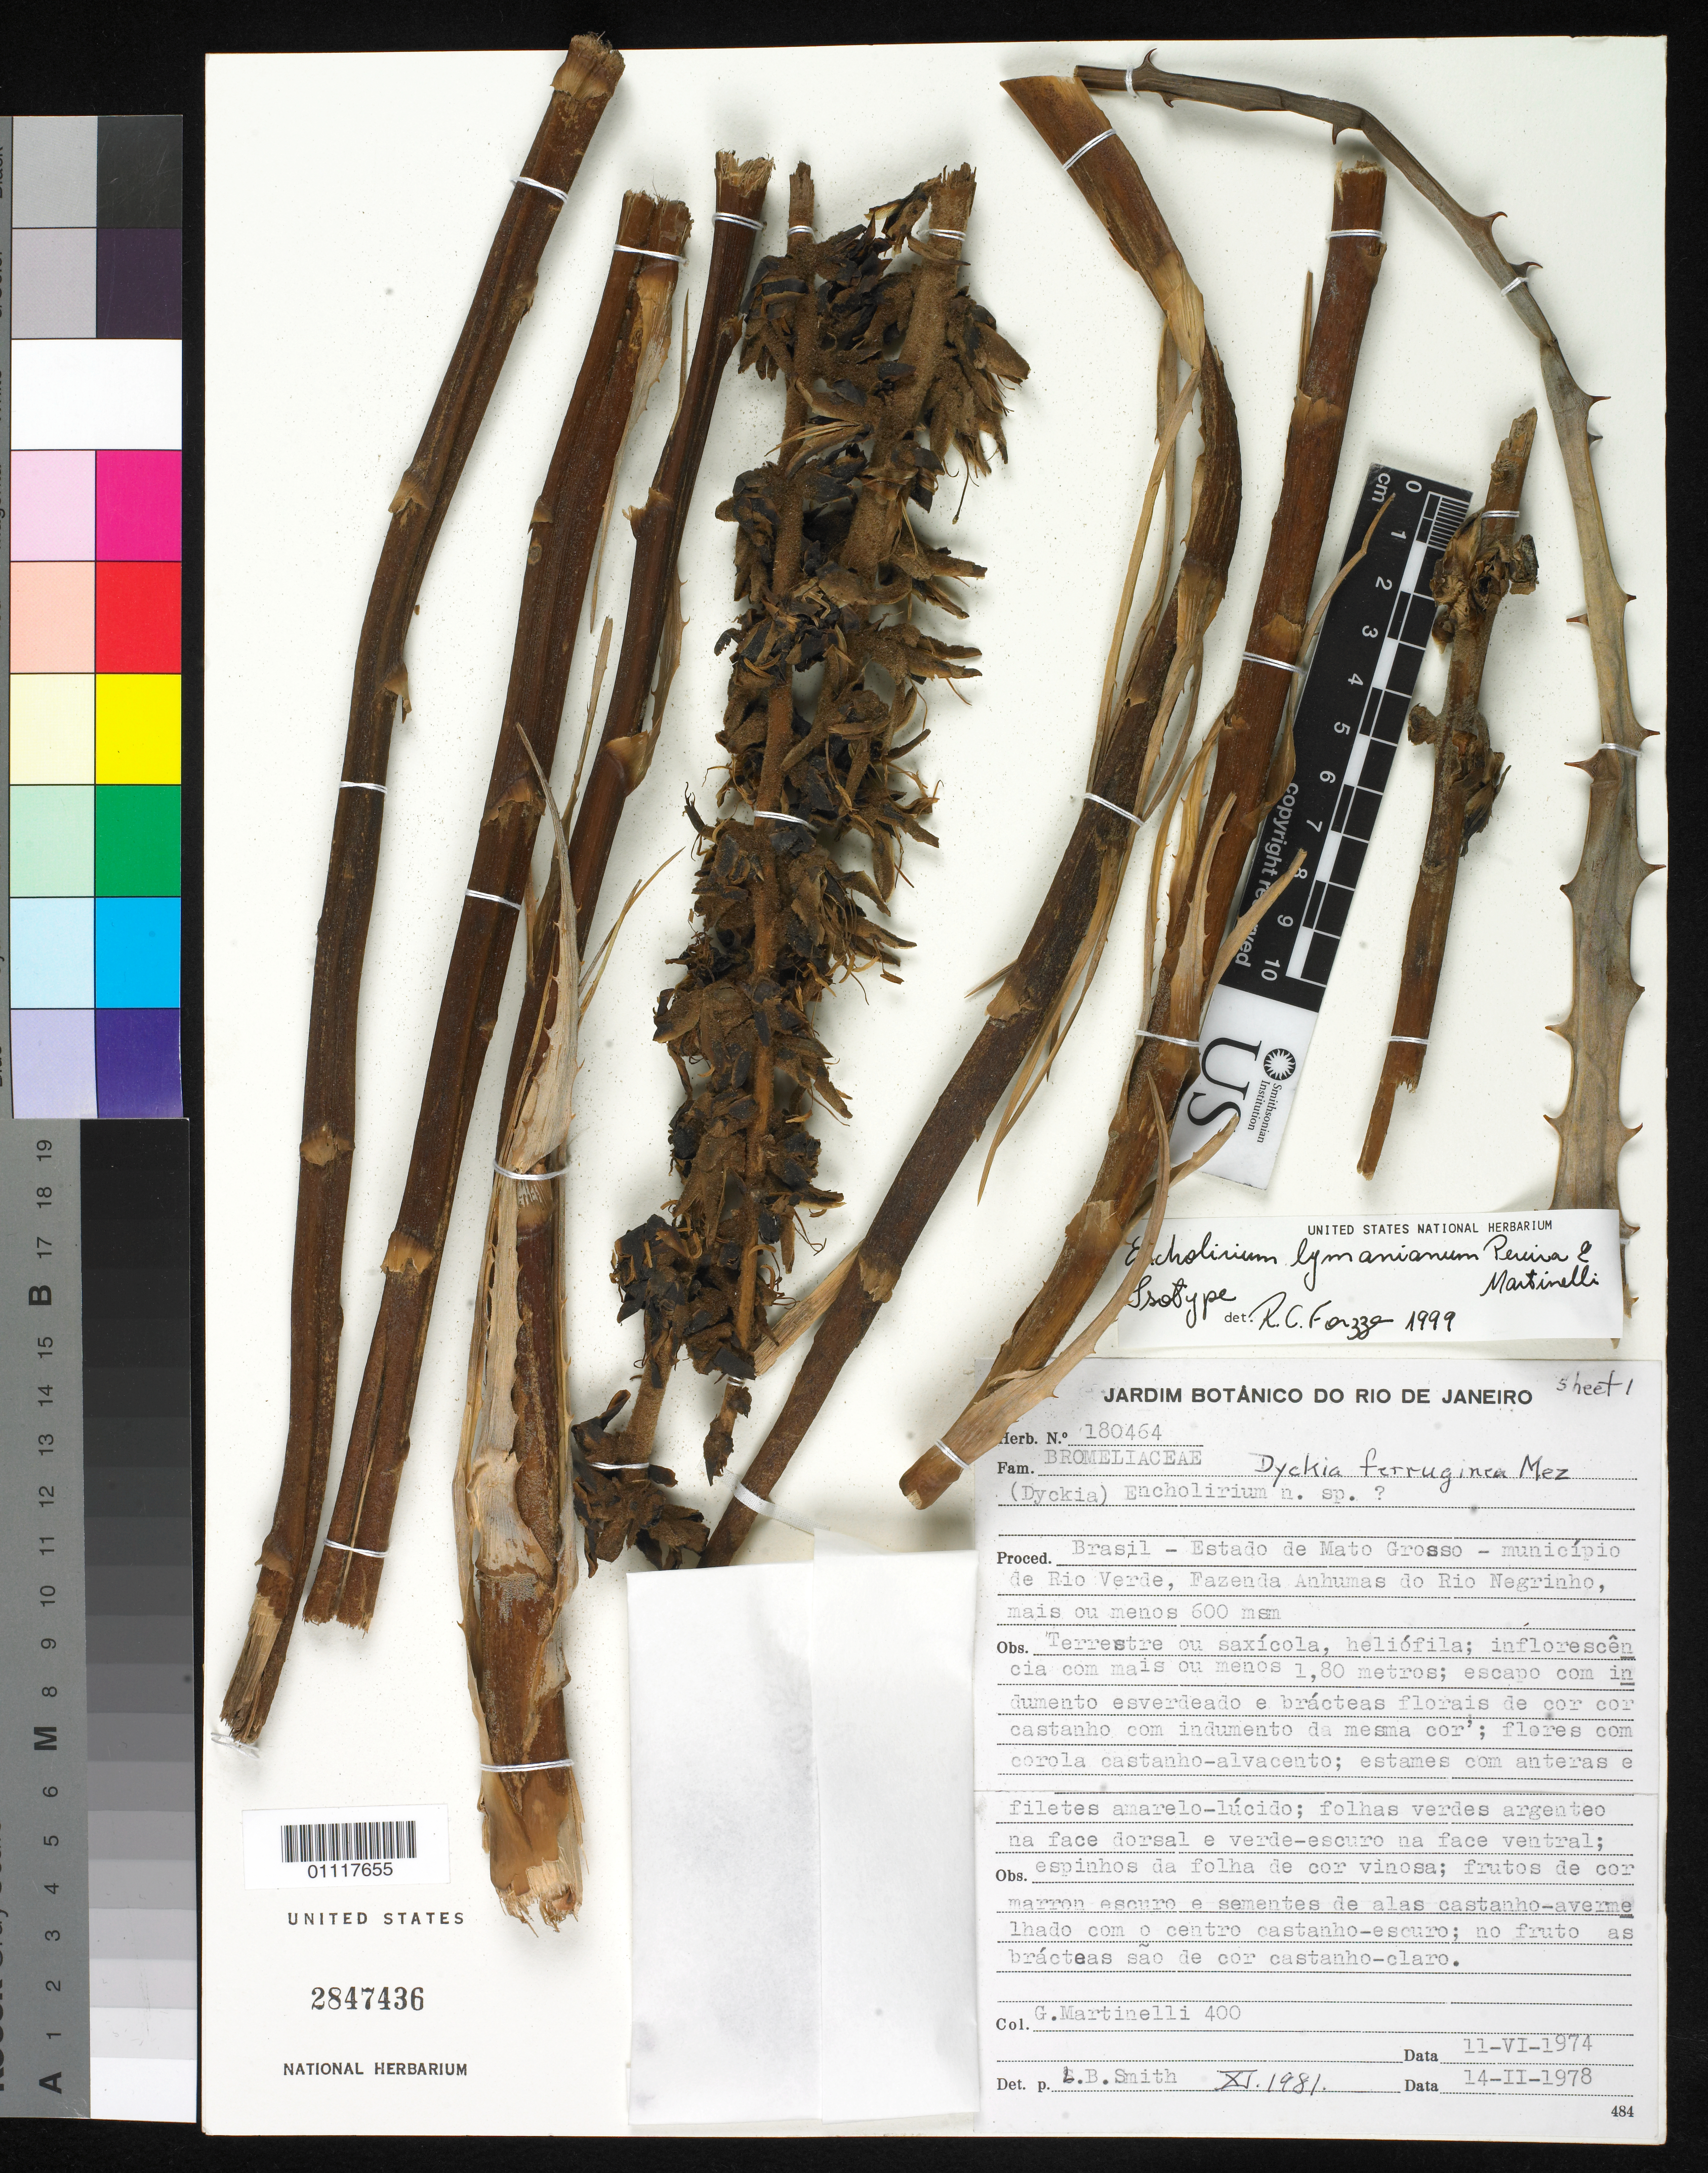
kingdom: Plantae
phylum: Tracheophyta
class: Liliopsida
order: Poales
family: Bromeliaceae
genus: Encholirium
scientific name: Encholirium lymanianum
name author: E. Pereira & Martinelli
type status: Isotype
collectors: G. Martinelli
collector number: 400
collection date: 1974-06-11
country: Brazil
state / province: Mato Grosso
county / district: Rio Verde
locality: Fazenda Anhumas do Rio Negrinho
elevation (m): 600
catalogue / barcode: US 2847436